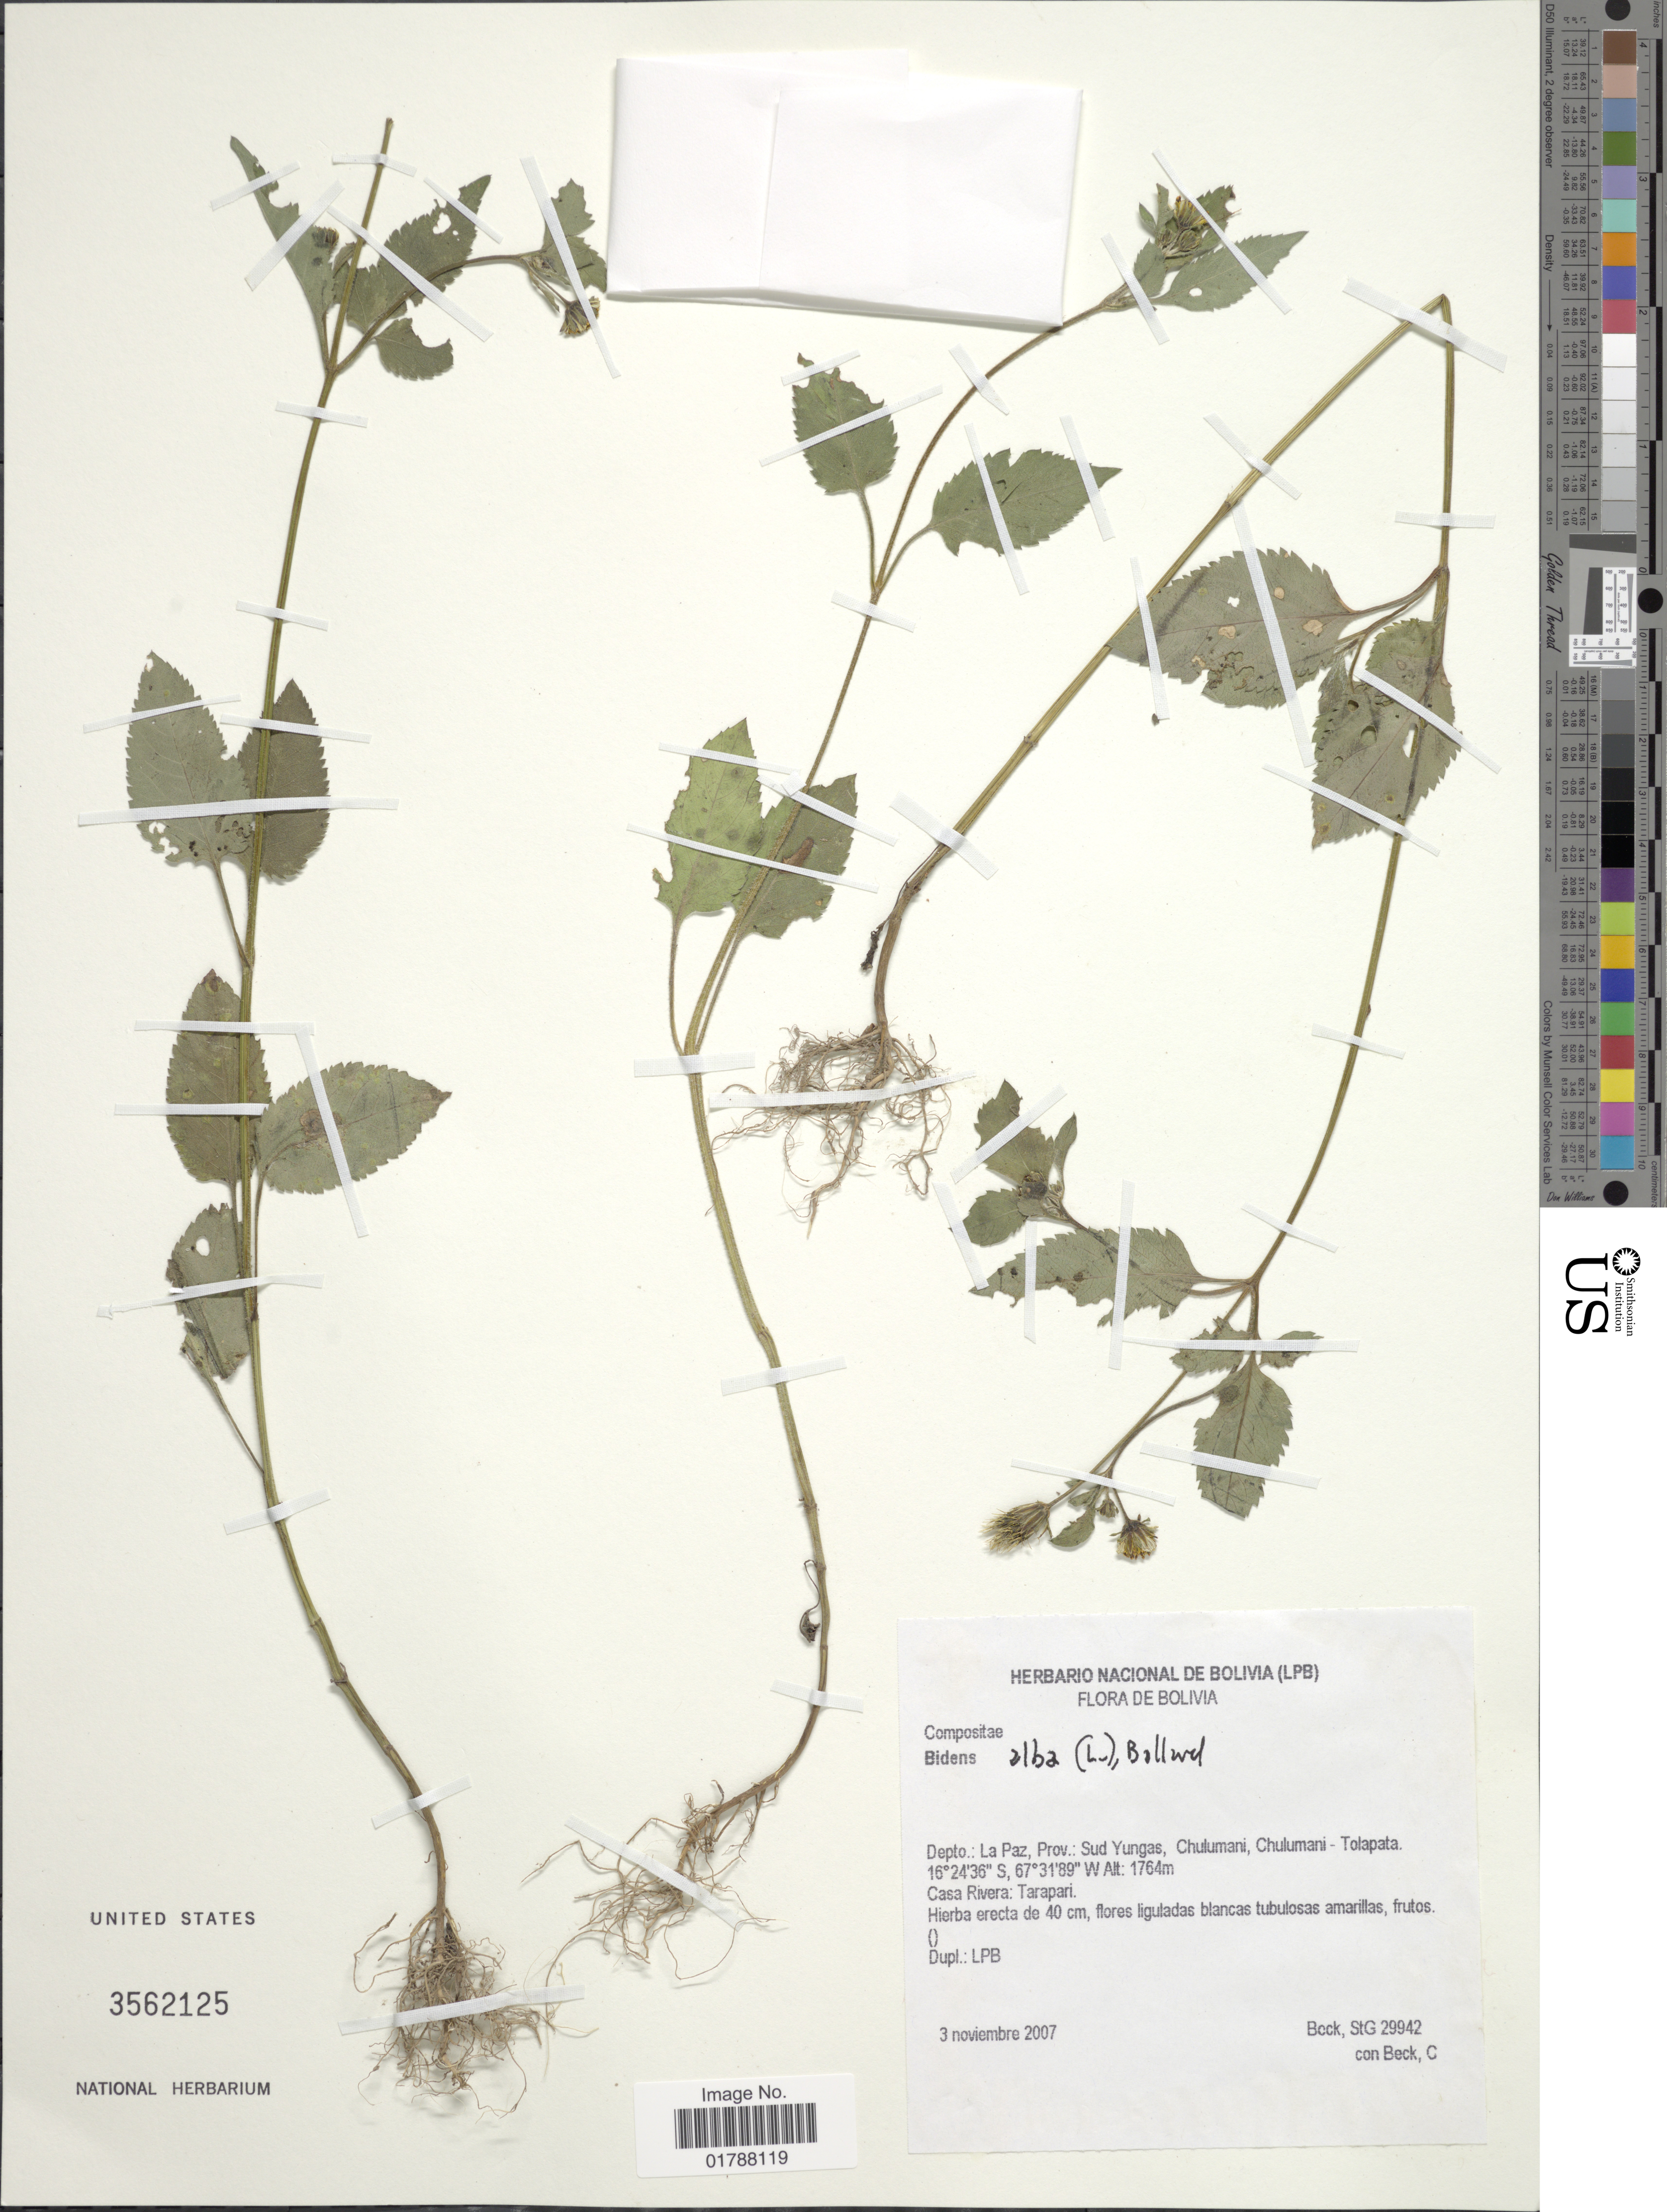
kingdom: Plantae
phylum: Tracheophyta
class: Magnoliopsida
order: Asterales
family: Asteraceae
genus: Bidens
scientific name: Bidens alba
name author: (L.) DC.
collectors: S. G. Beck & C. Beck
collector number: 29942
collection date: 2007-11-03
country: Bolivia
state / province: La Paz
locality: Depto. La Paz, Prov.: Sud Yungas, Chulumani, Chulumani, Tolapata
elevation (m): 1764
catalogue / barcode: US 3562125